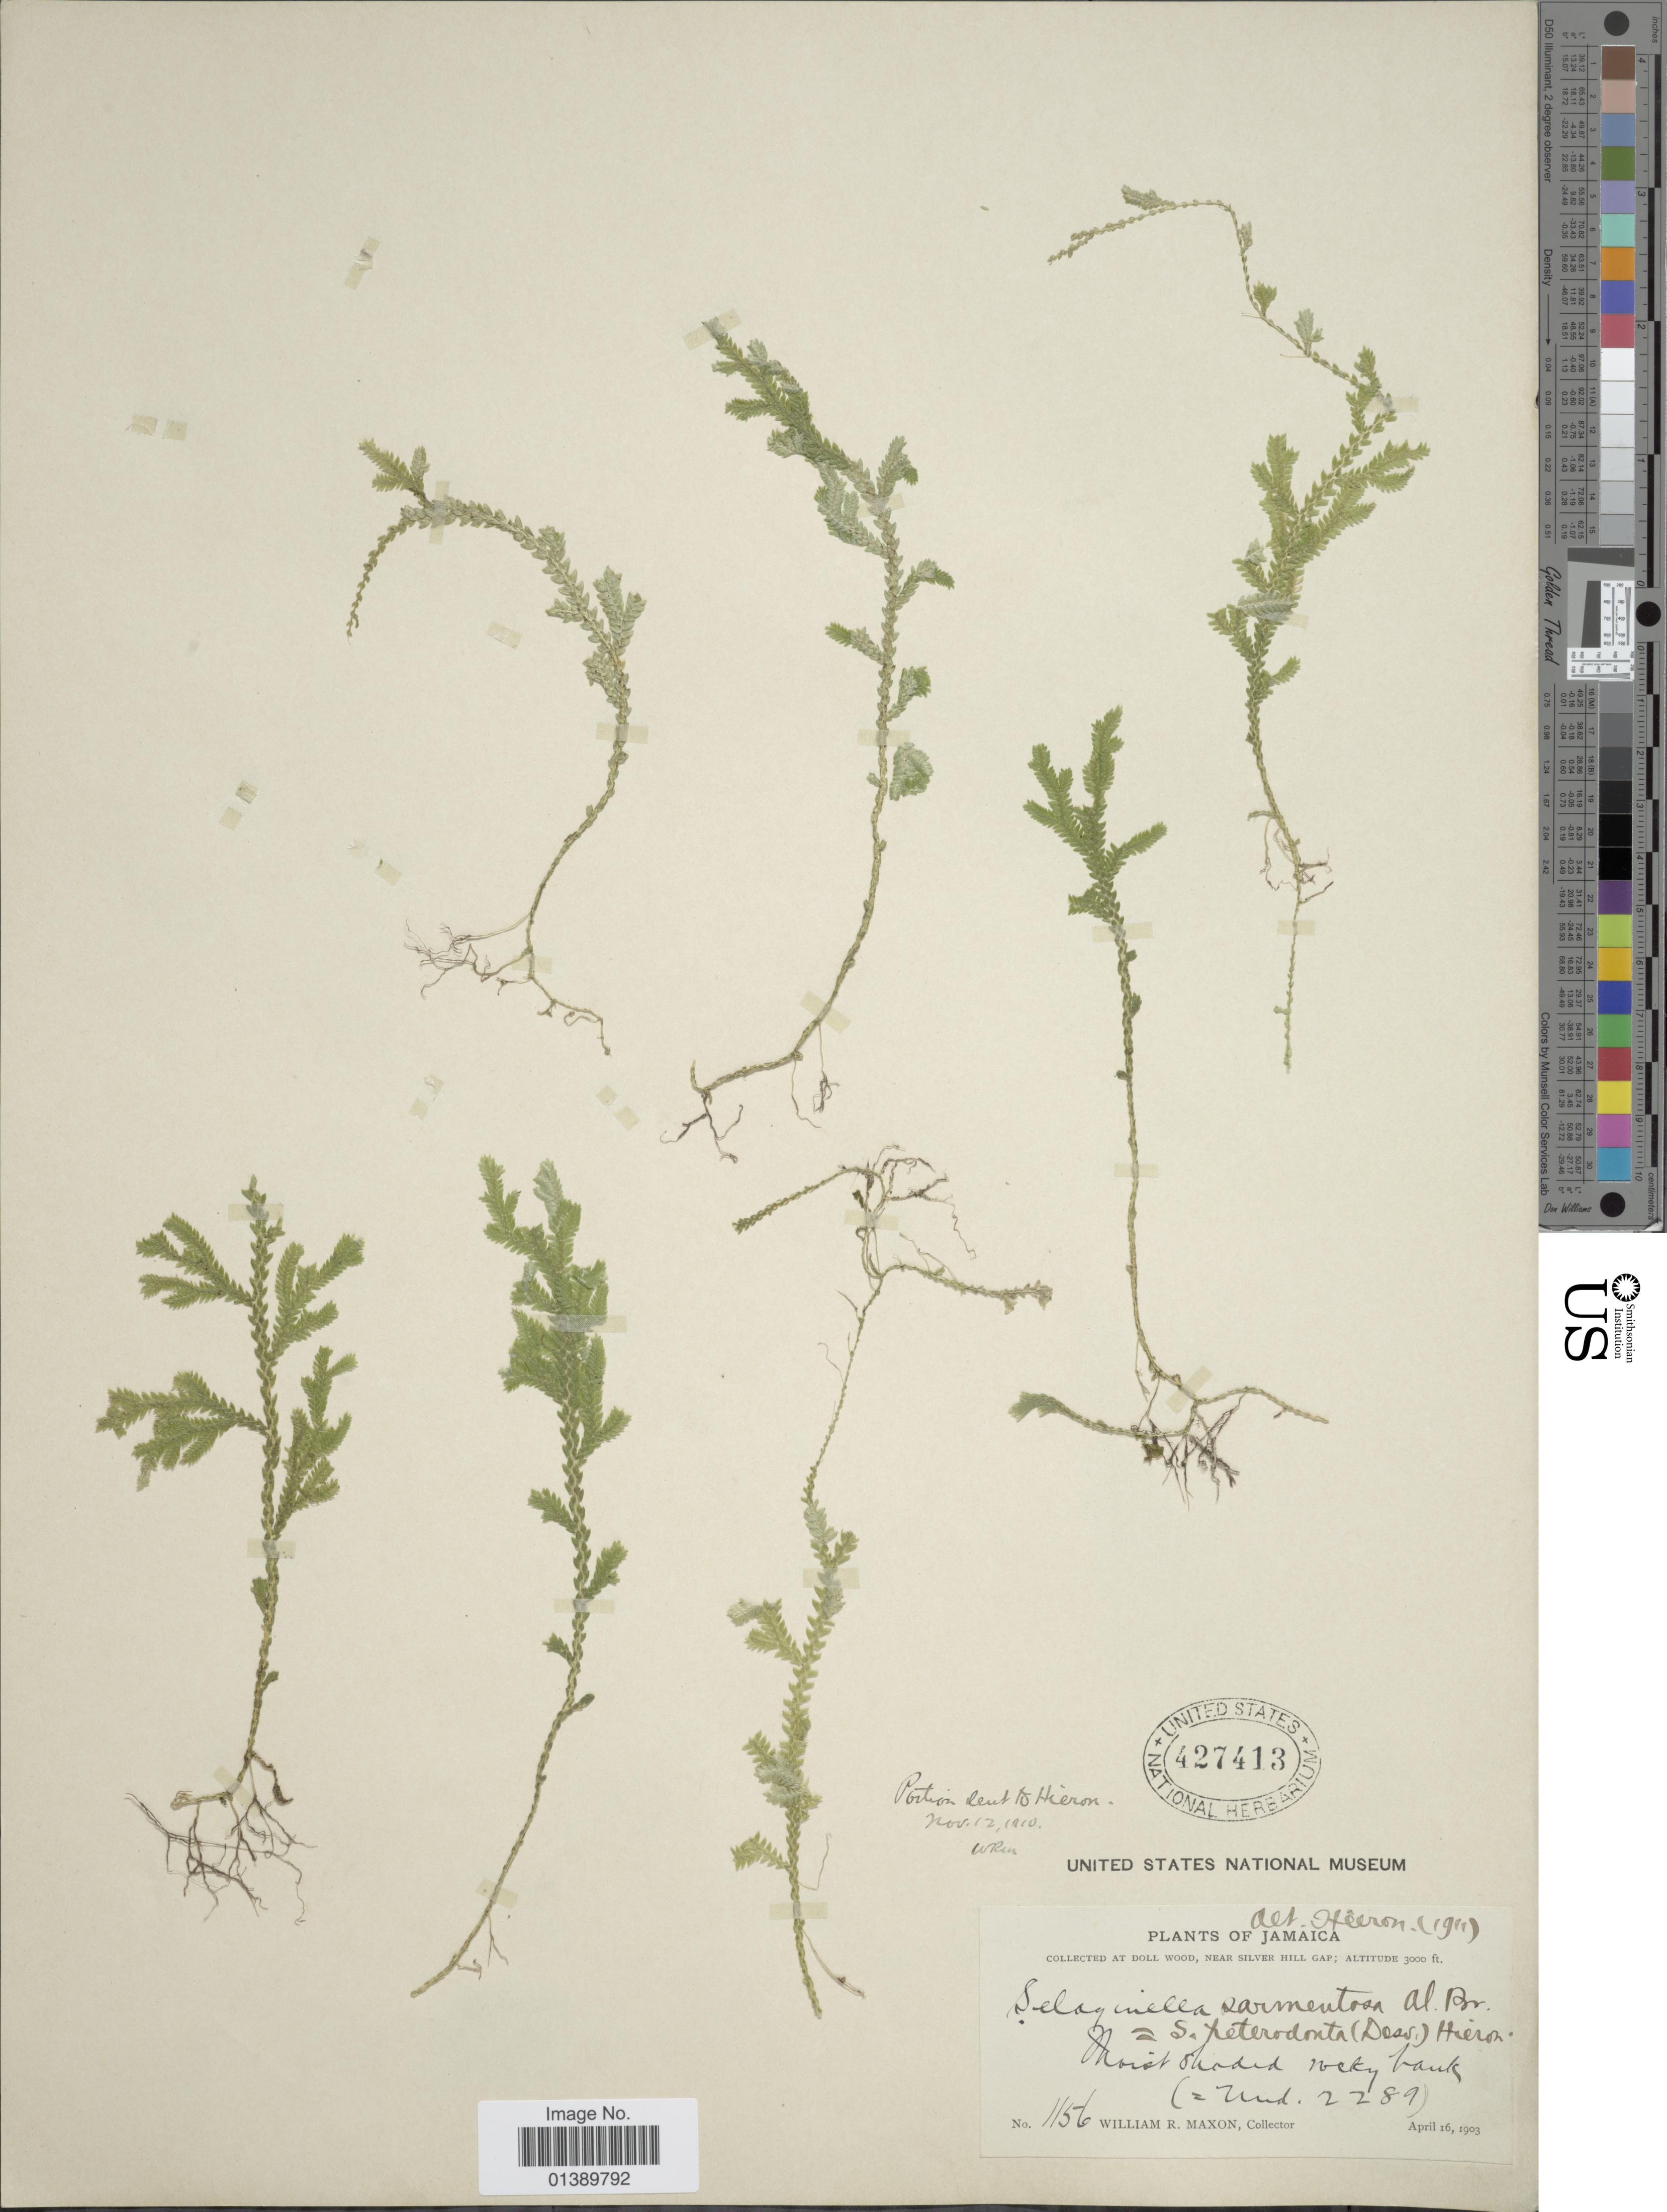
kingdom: Plantae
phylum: Tracheophyta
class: Lycopodiopsida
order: Selaginellales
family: Selaginellaceae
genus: Selaginella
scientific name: Selaginella heterodonta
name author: (Desv.) Hieron.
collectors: W. R. Maxon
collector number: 1156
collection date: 1903-04-16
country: Jamaica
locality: At Doll Wood, near Silver Hill Gap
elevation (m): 914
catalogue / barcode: US 427413